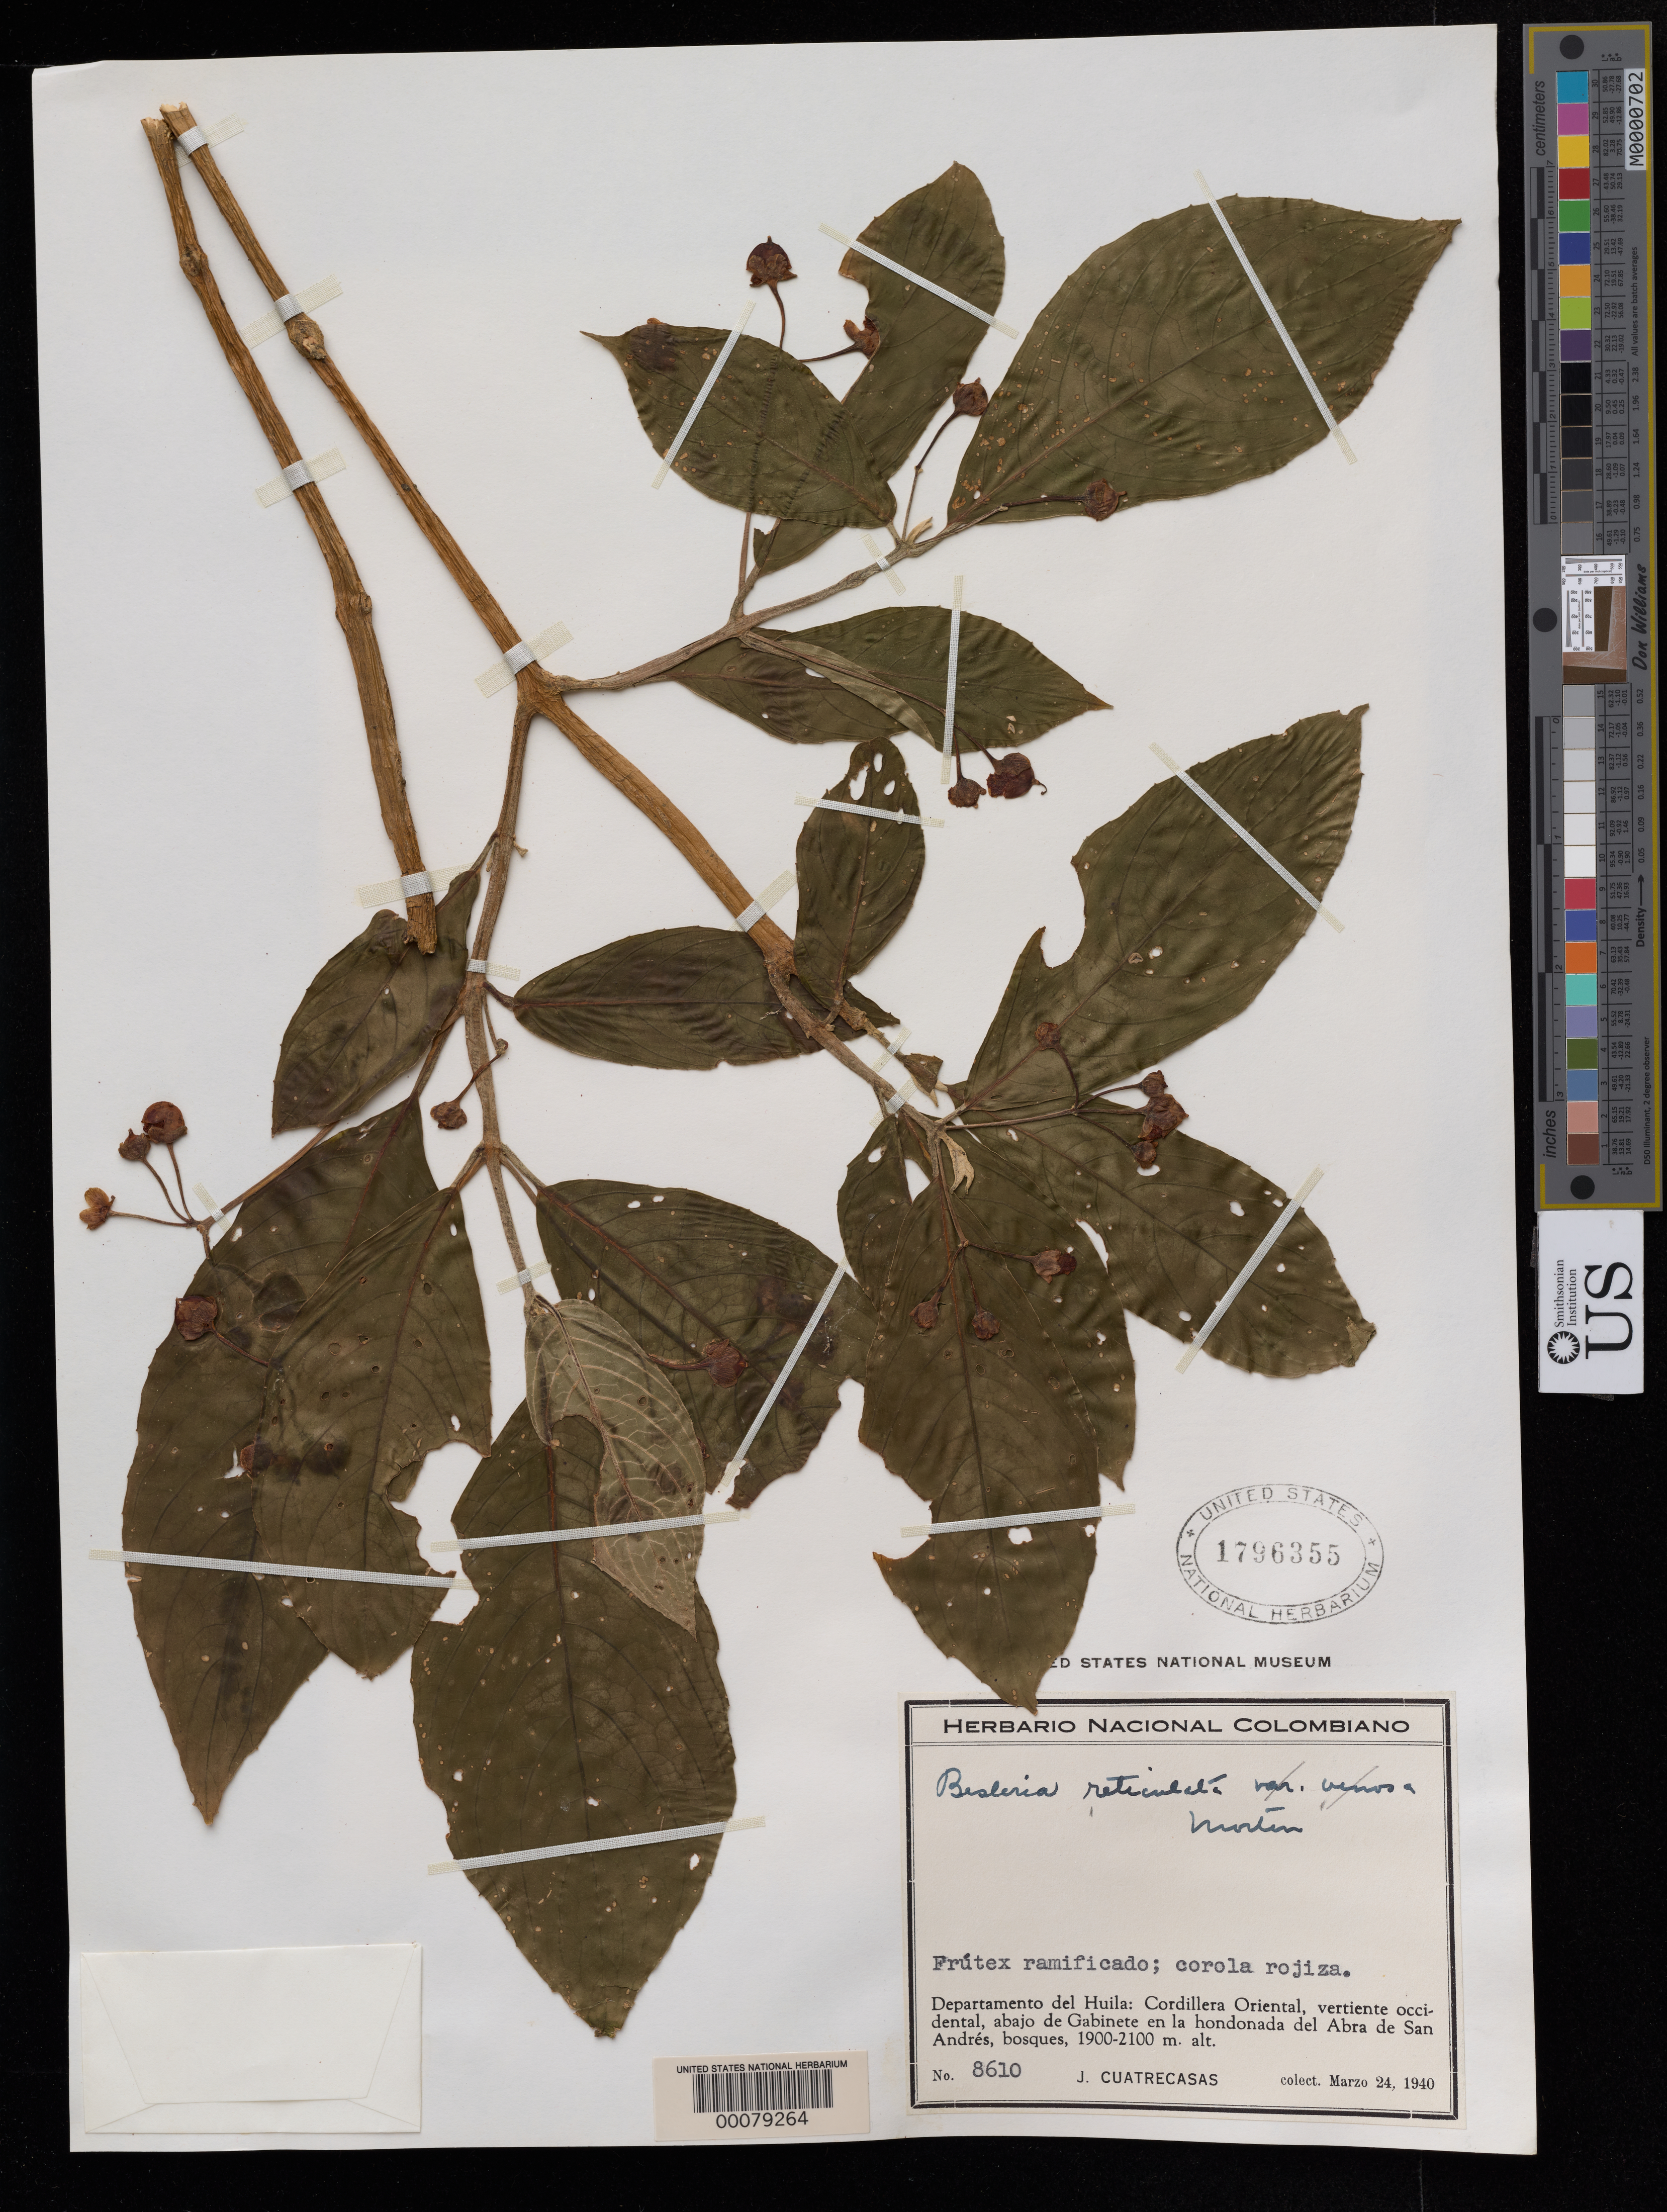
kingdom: Plantae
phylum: Tracheophyta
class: Magnoliopsida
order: Lamiales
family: Gesneriaceae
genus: Besleria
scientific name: Besleria reticulata var. reticulata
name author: Fritsch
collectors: J. Cuatrecasas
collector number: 8610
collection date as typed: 24 Mar 1940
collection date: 1940-03-24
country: Colombia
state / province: Huila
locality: Cordillera Oriental, vertiente occidental, abajo de Gabinete en la hondonada del Abra de San Andrés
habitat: Bosques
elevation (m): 1900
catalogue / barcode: US 1796355